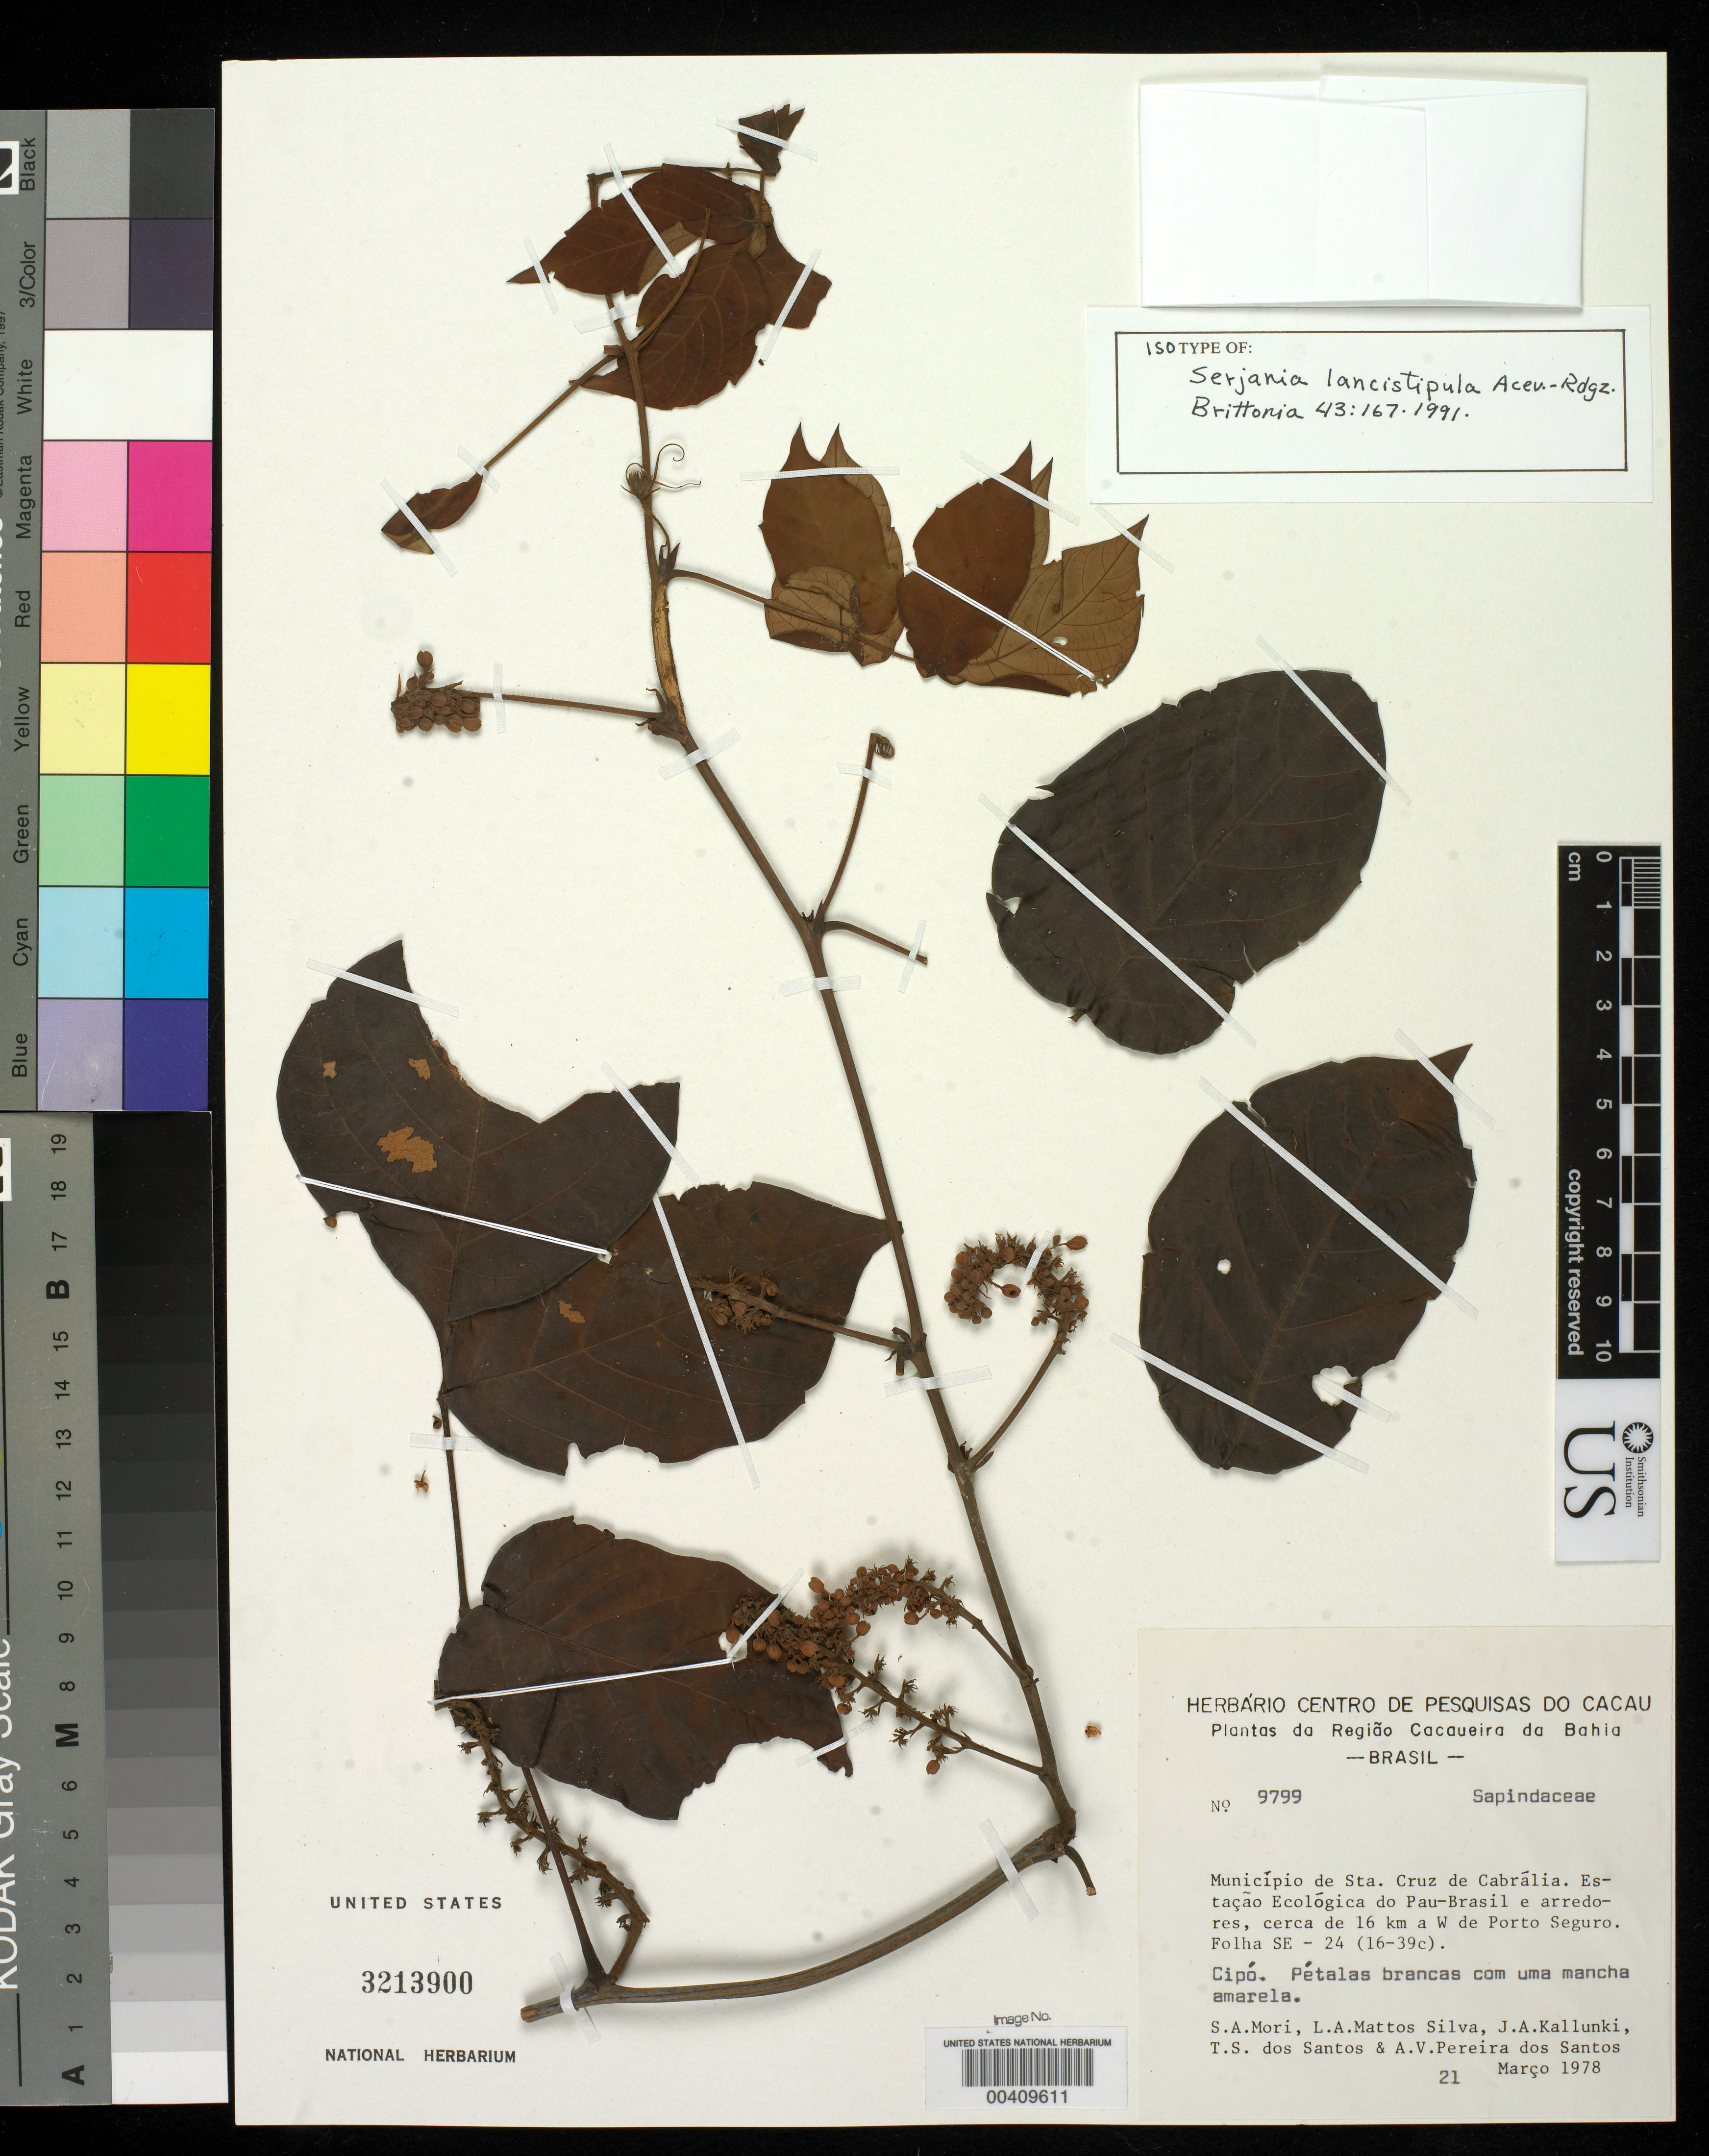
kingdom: Plantae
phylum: Tracheophyta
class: Magnoliopsida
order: Sapindales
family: Sapindaceae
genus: Serjania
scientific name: Serjania lancistipula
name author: Acev.-Rodr.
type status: Isotype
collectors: S. Mori, L. A. Mattos Silva, J. Kallunki & T. S. Santos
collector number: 9799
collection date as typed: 21 Mar 1978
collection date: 1978-03-21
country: Brazil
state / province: Bahia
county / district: Santa Cruz de Cabrália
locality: Ecological Station Pau Brasil & surroundings, ca. 16 km W of Porto Seguro.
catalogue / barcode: US 3213900